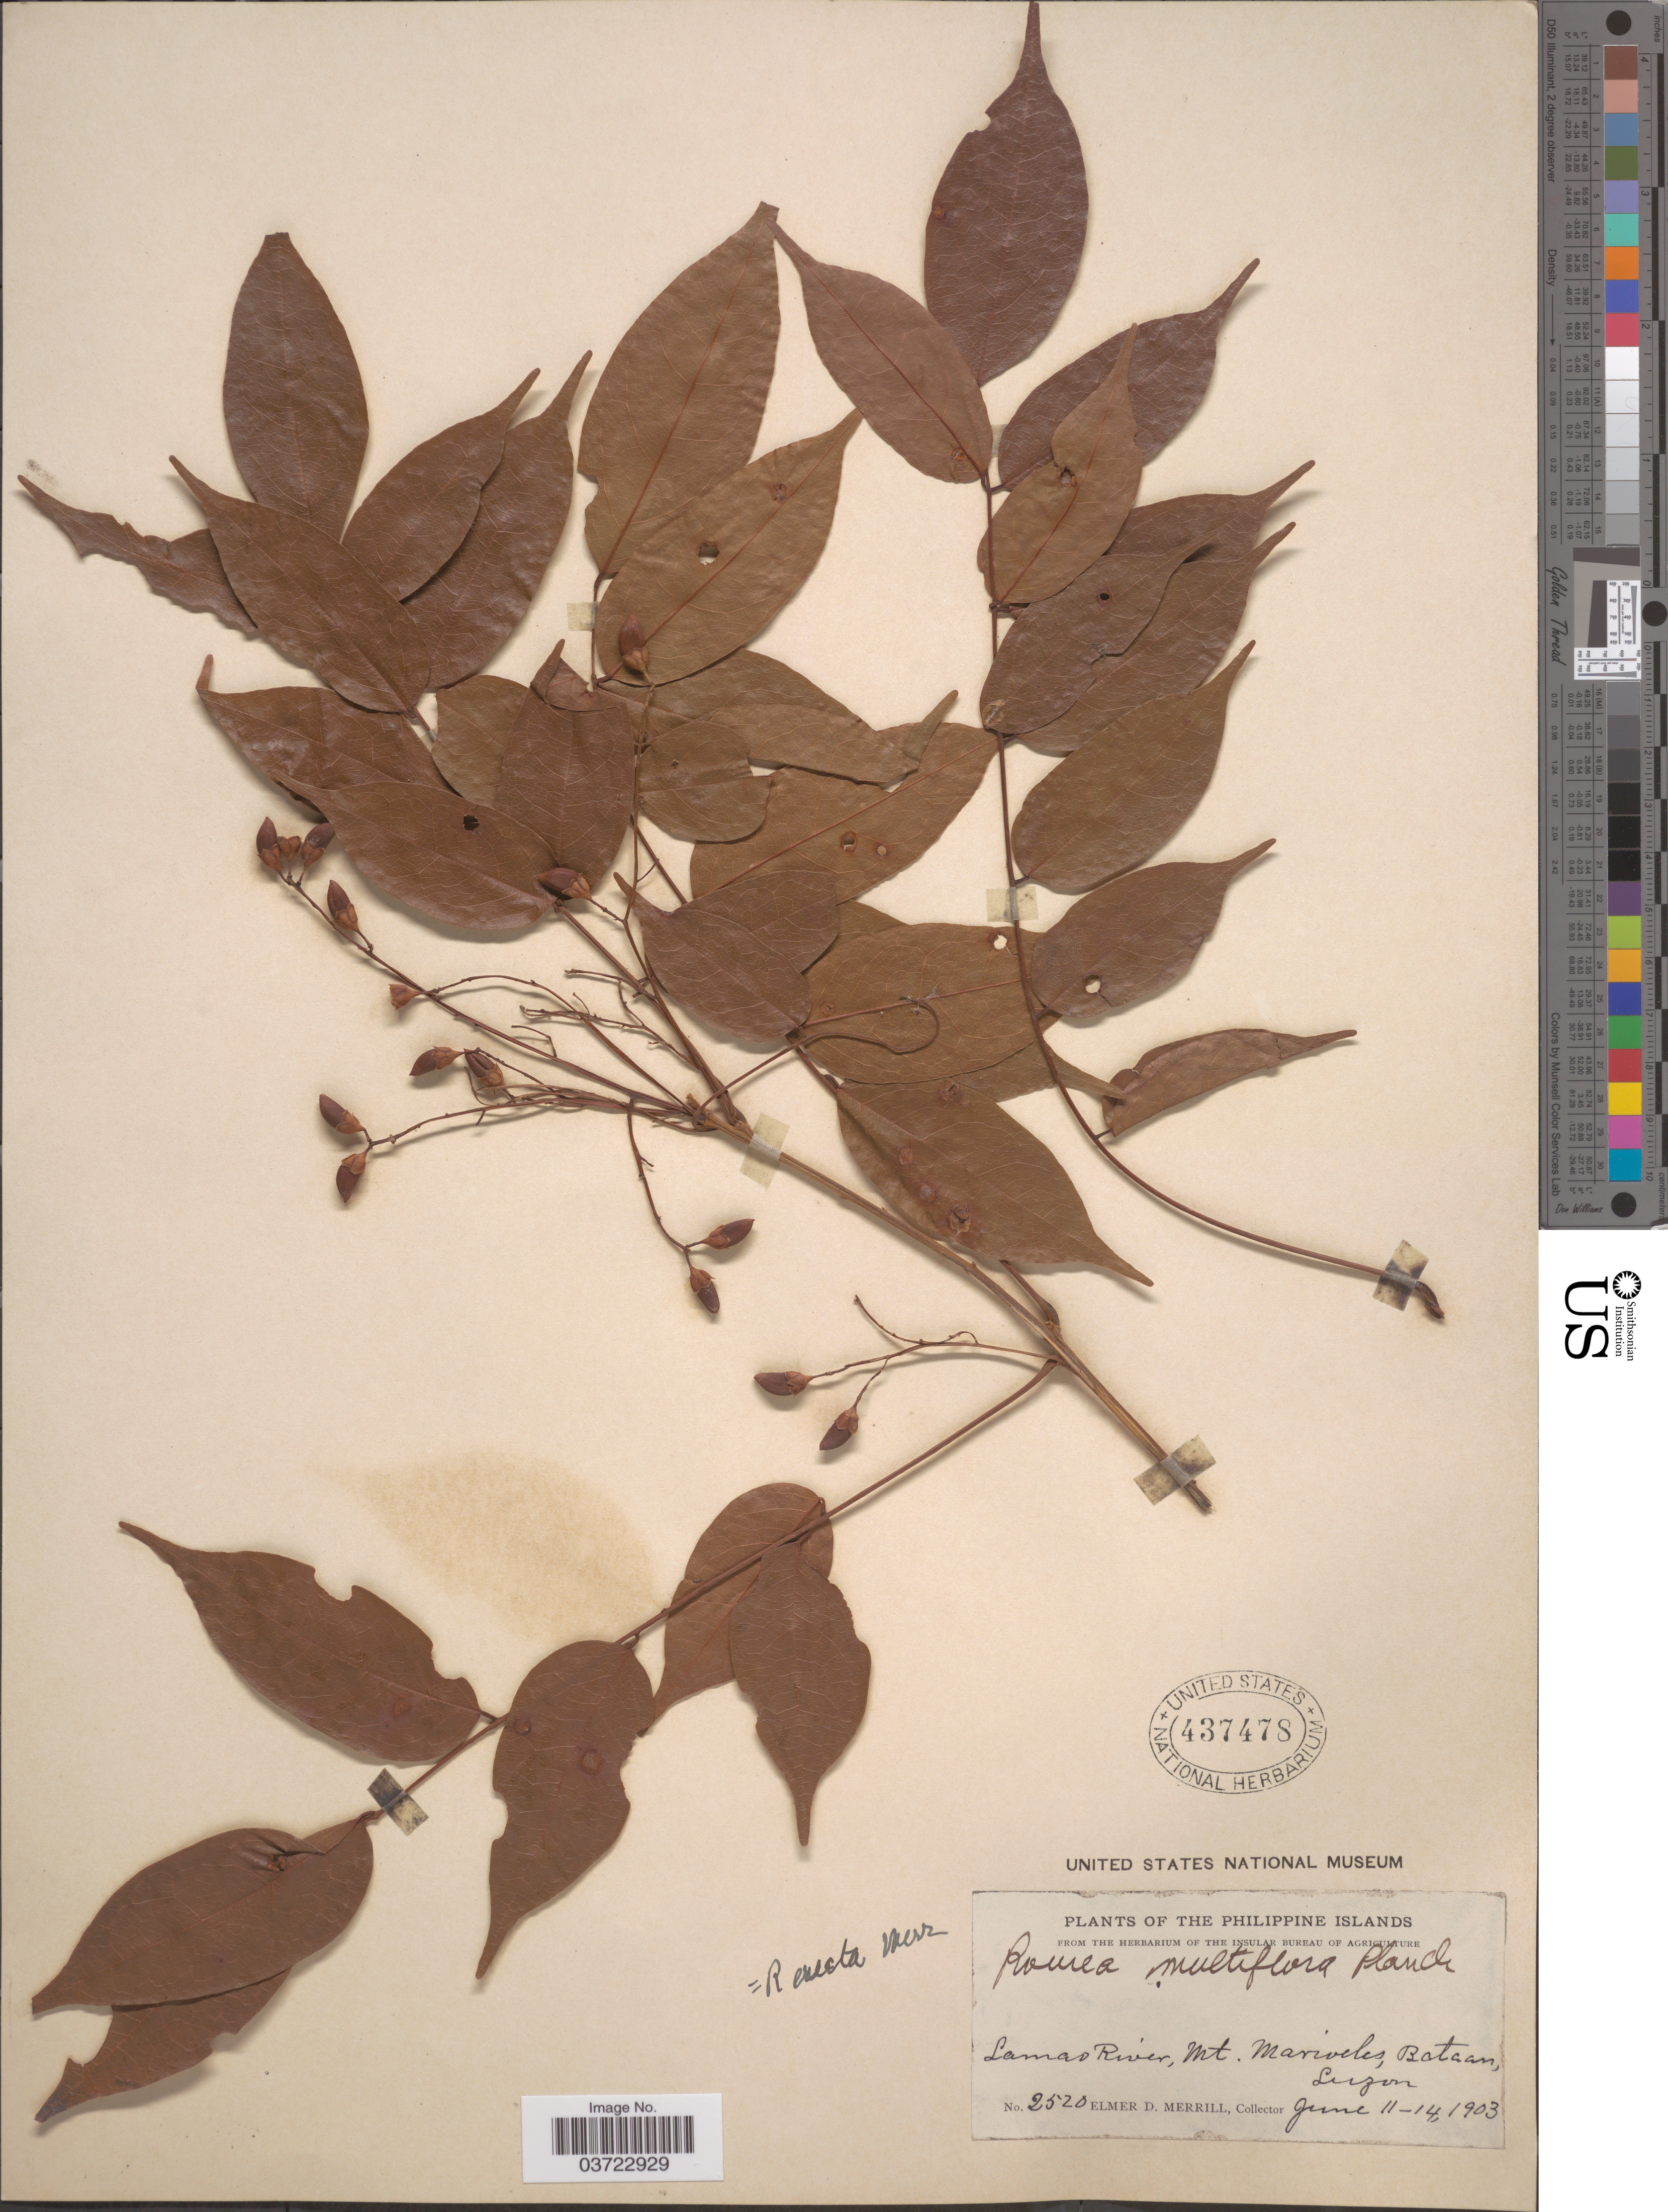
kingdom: Plantae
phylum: Tracheophyta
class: Magnoliopsida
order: Oxalidales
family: Connaraceae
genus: Rourea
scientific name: Rourea erecta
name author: (Blanco) Merr.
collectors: E. D. Merrill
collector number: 2520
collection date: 1903-06-11/1903-06-14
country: Philippines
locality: Lamao River, Mt. Mariveles, Bataan, Luzon.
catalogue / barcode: US 437478